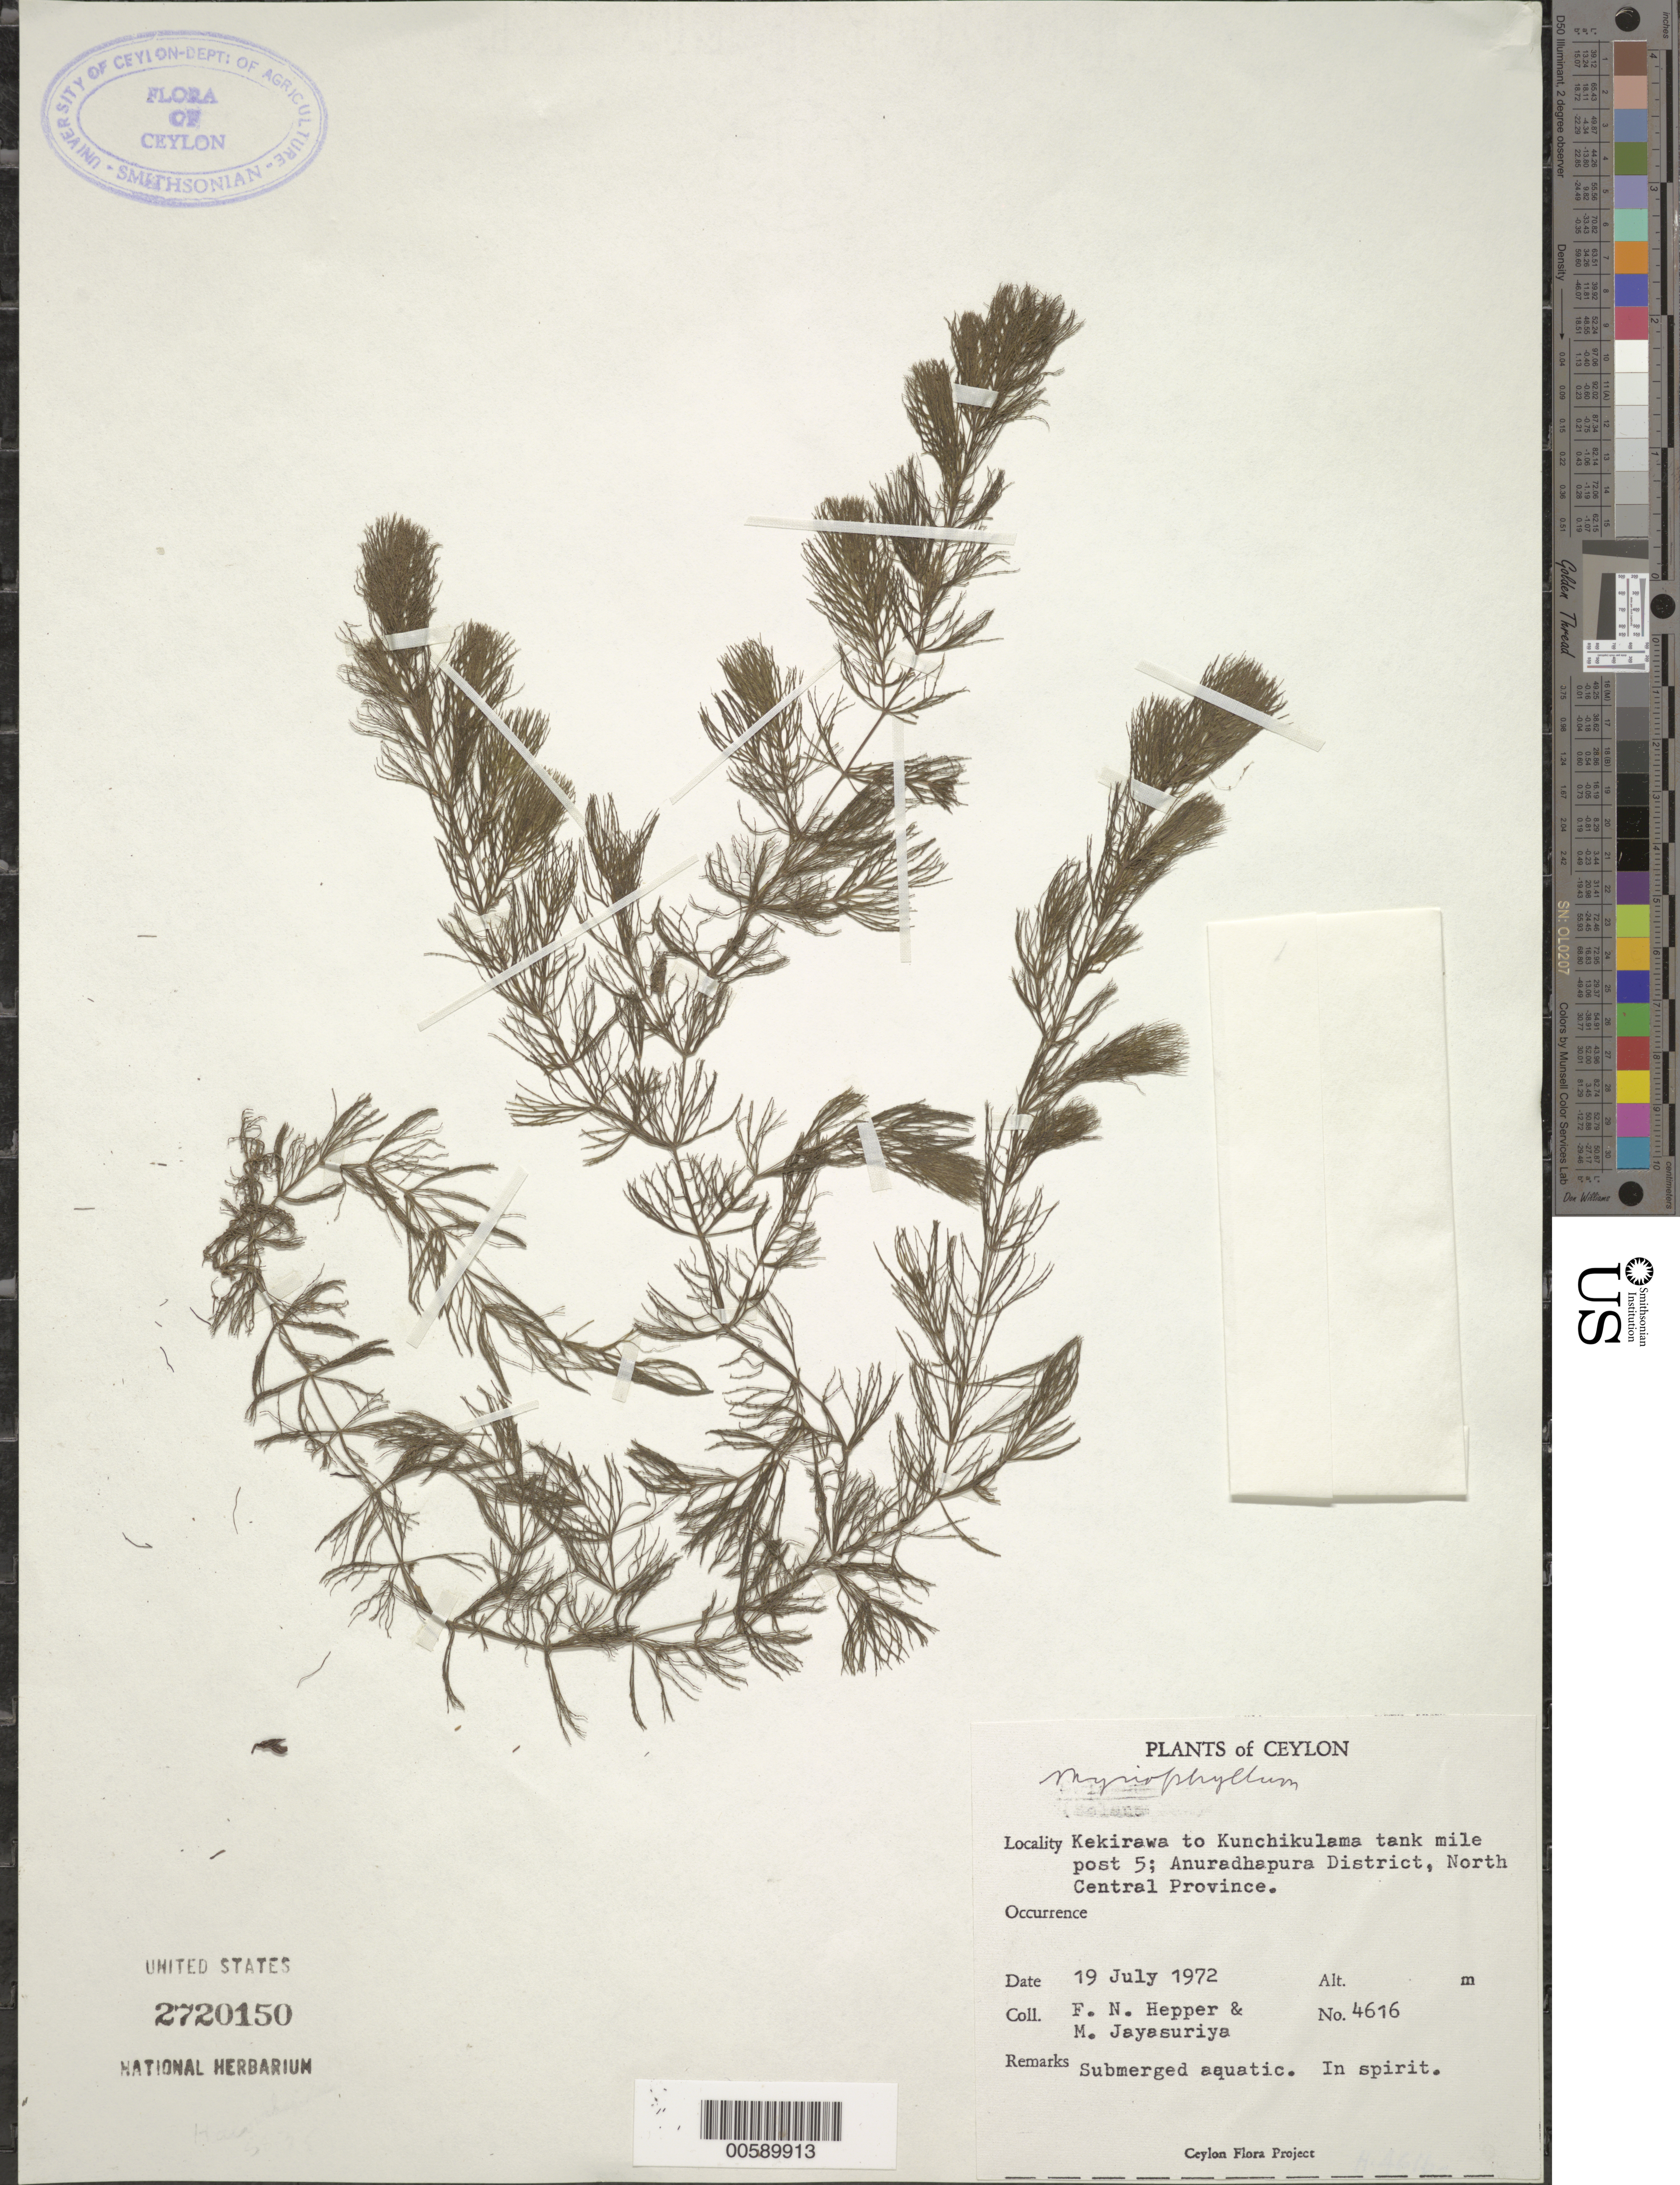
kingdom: Plantae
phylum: Tracheophyta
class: Magnoliopsida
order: Saxifragales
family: Haloragaceae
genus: Myriophyllum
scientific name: Myriophyllum sp.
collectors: F. Hepper & A. H. Jayasuriya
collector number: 4616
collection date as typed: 19 Jul 1972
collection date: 1972-07-19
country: Sri Lanka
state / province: North Central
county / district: Anuradhapura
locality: Kekirawa to Kunchikulama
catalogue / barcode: US 2720150